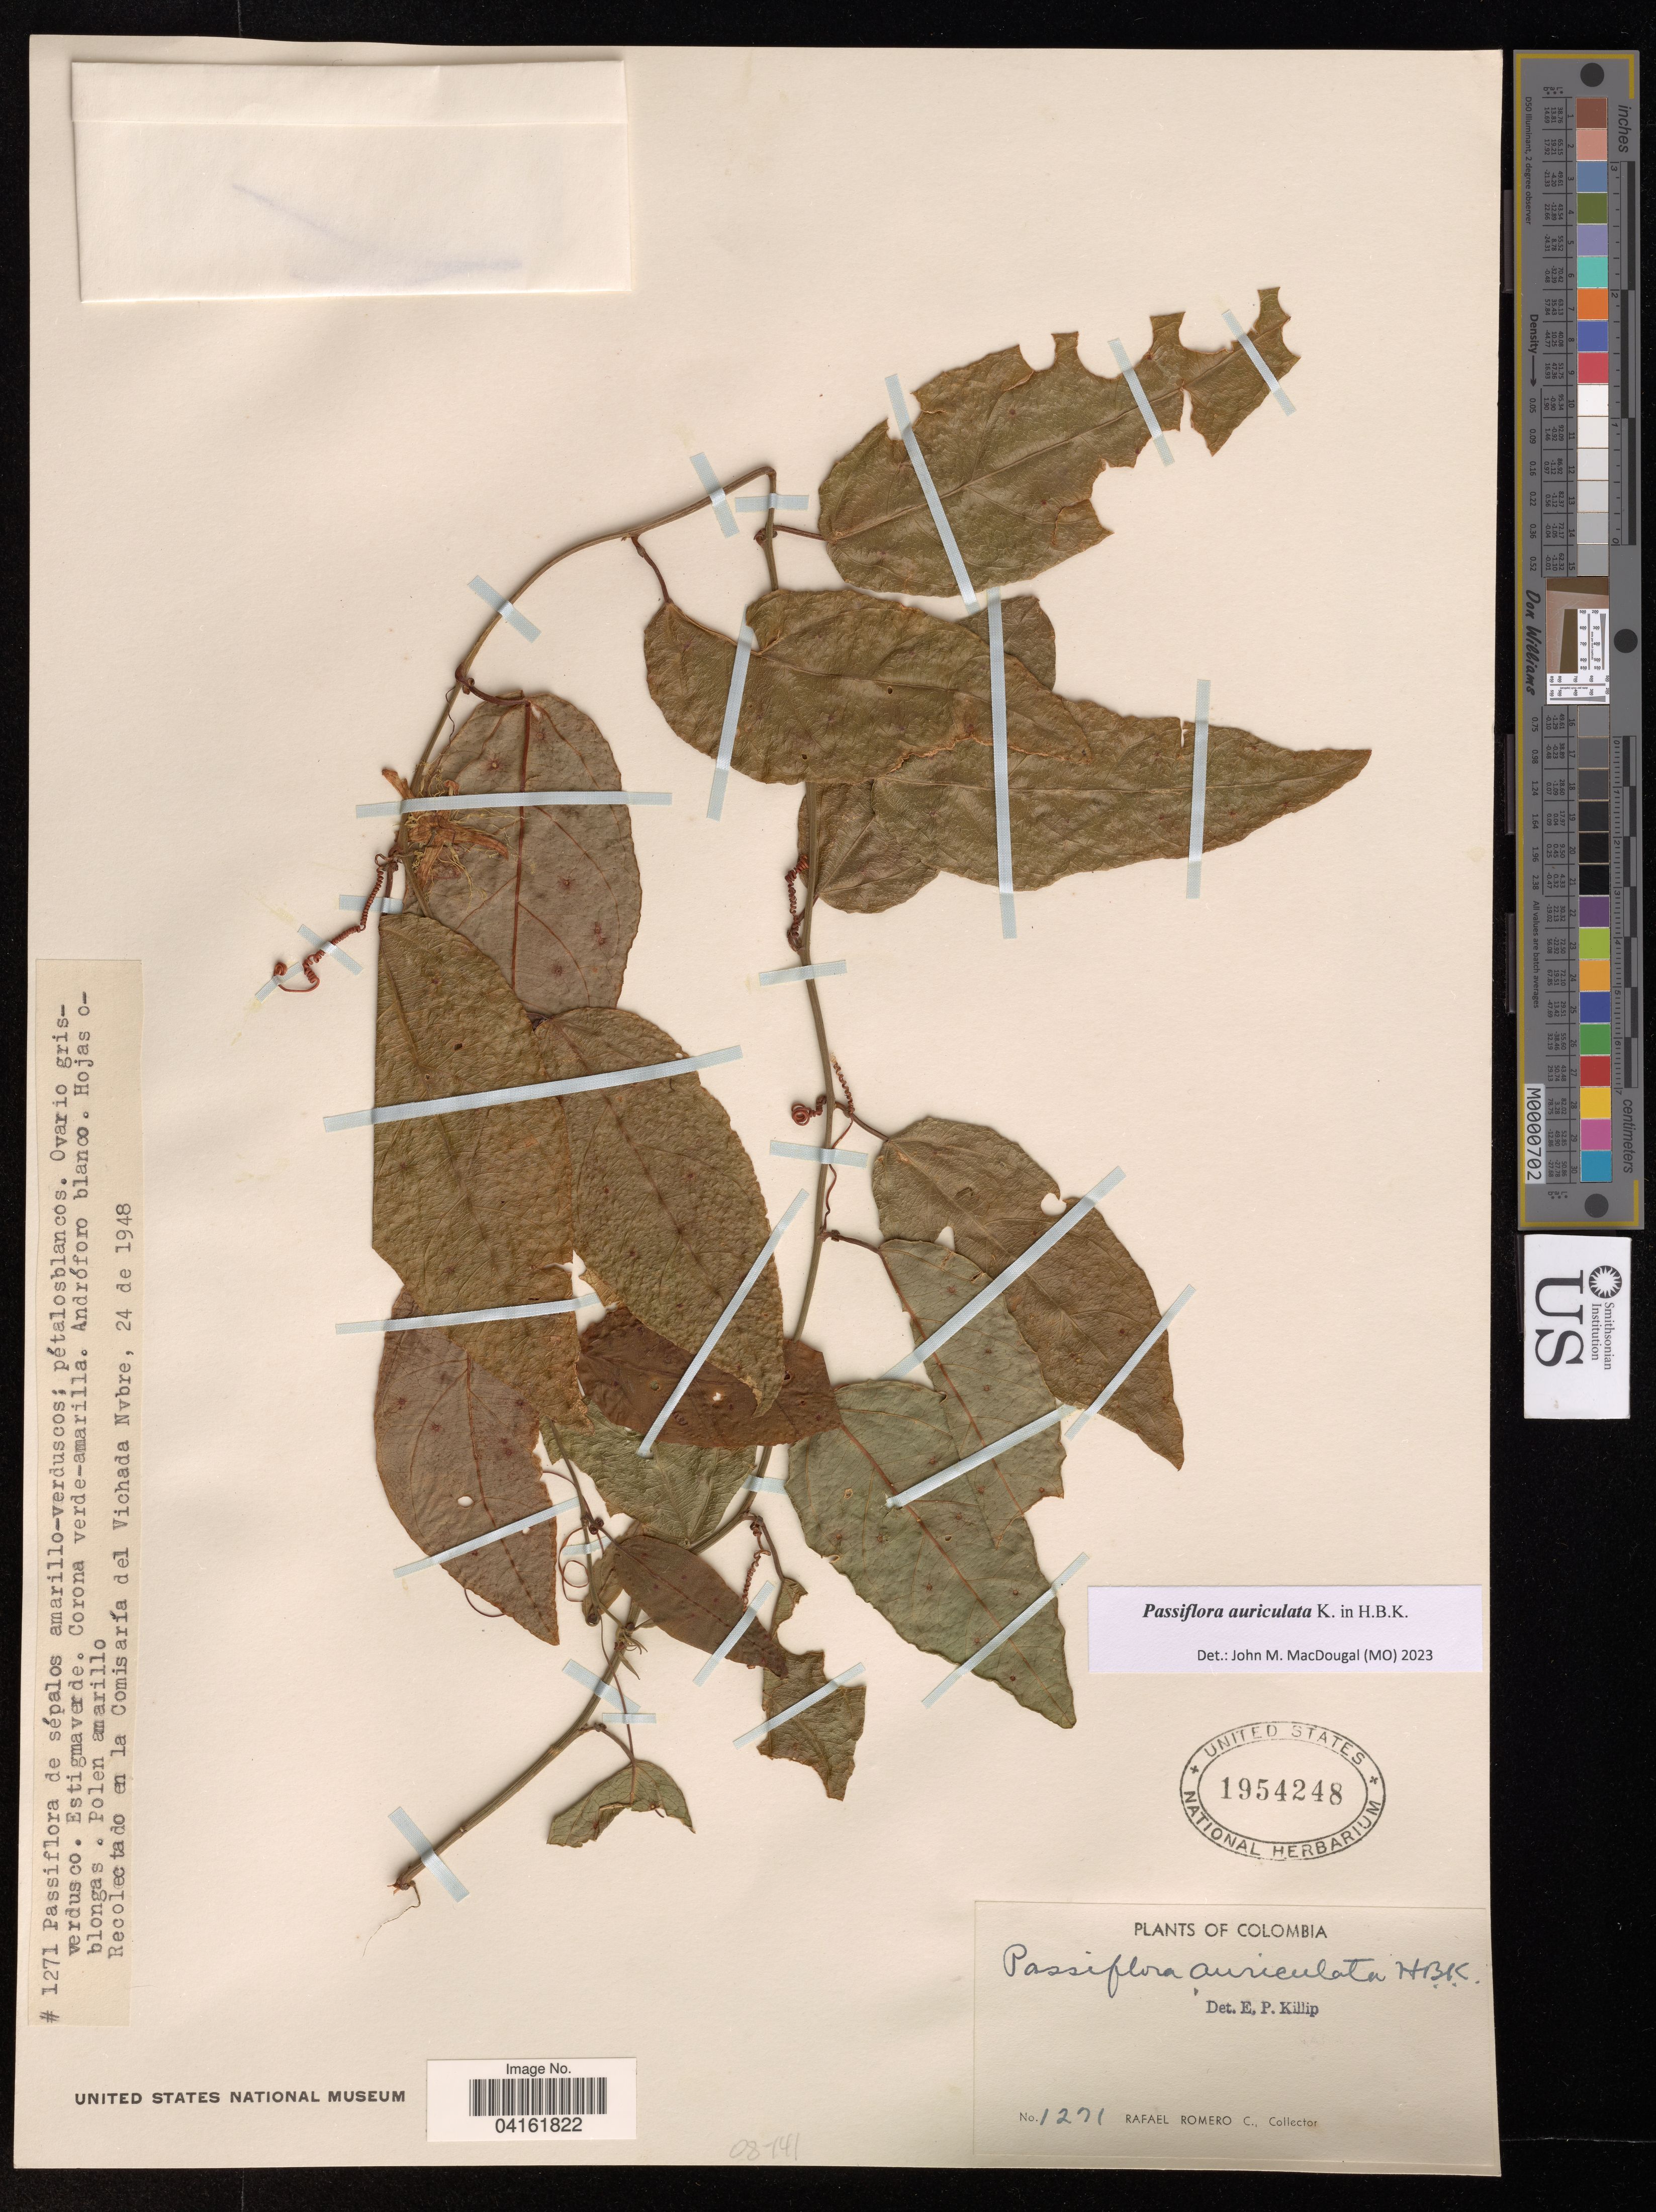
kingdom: Plantae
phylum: Tracheophyta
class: Magnoliopsida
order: Malpighiales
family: Passifloraceae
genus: Passiflora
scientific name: Passiflora auriculata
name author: Kunth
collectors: R. Romero Castañeda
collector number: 1271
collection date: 1948-11-24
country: Colombia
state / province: Vichada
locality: En la Comisaría del Vichada.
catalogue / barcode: US 1954248